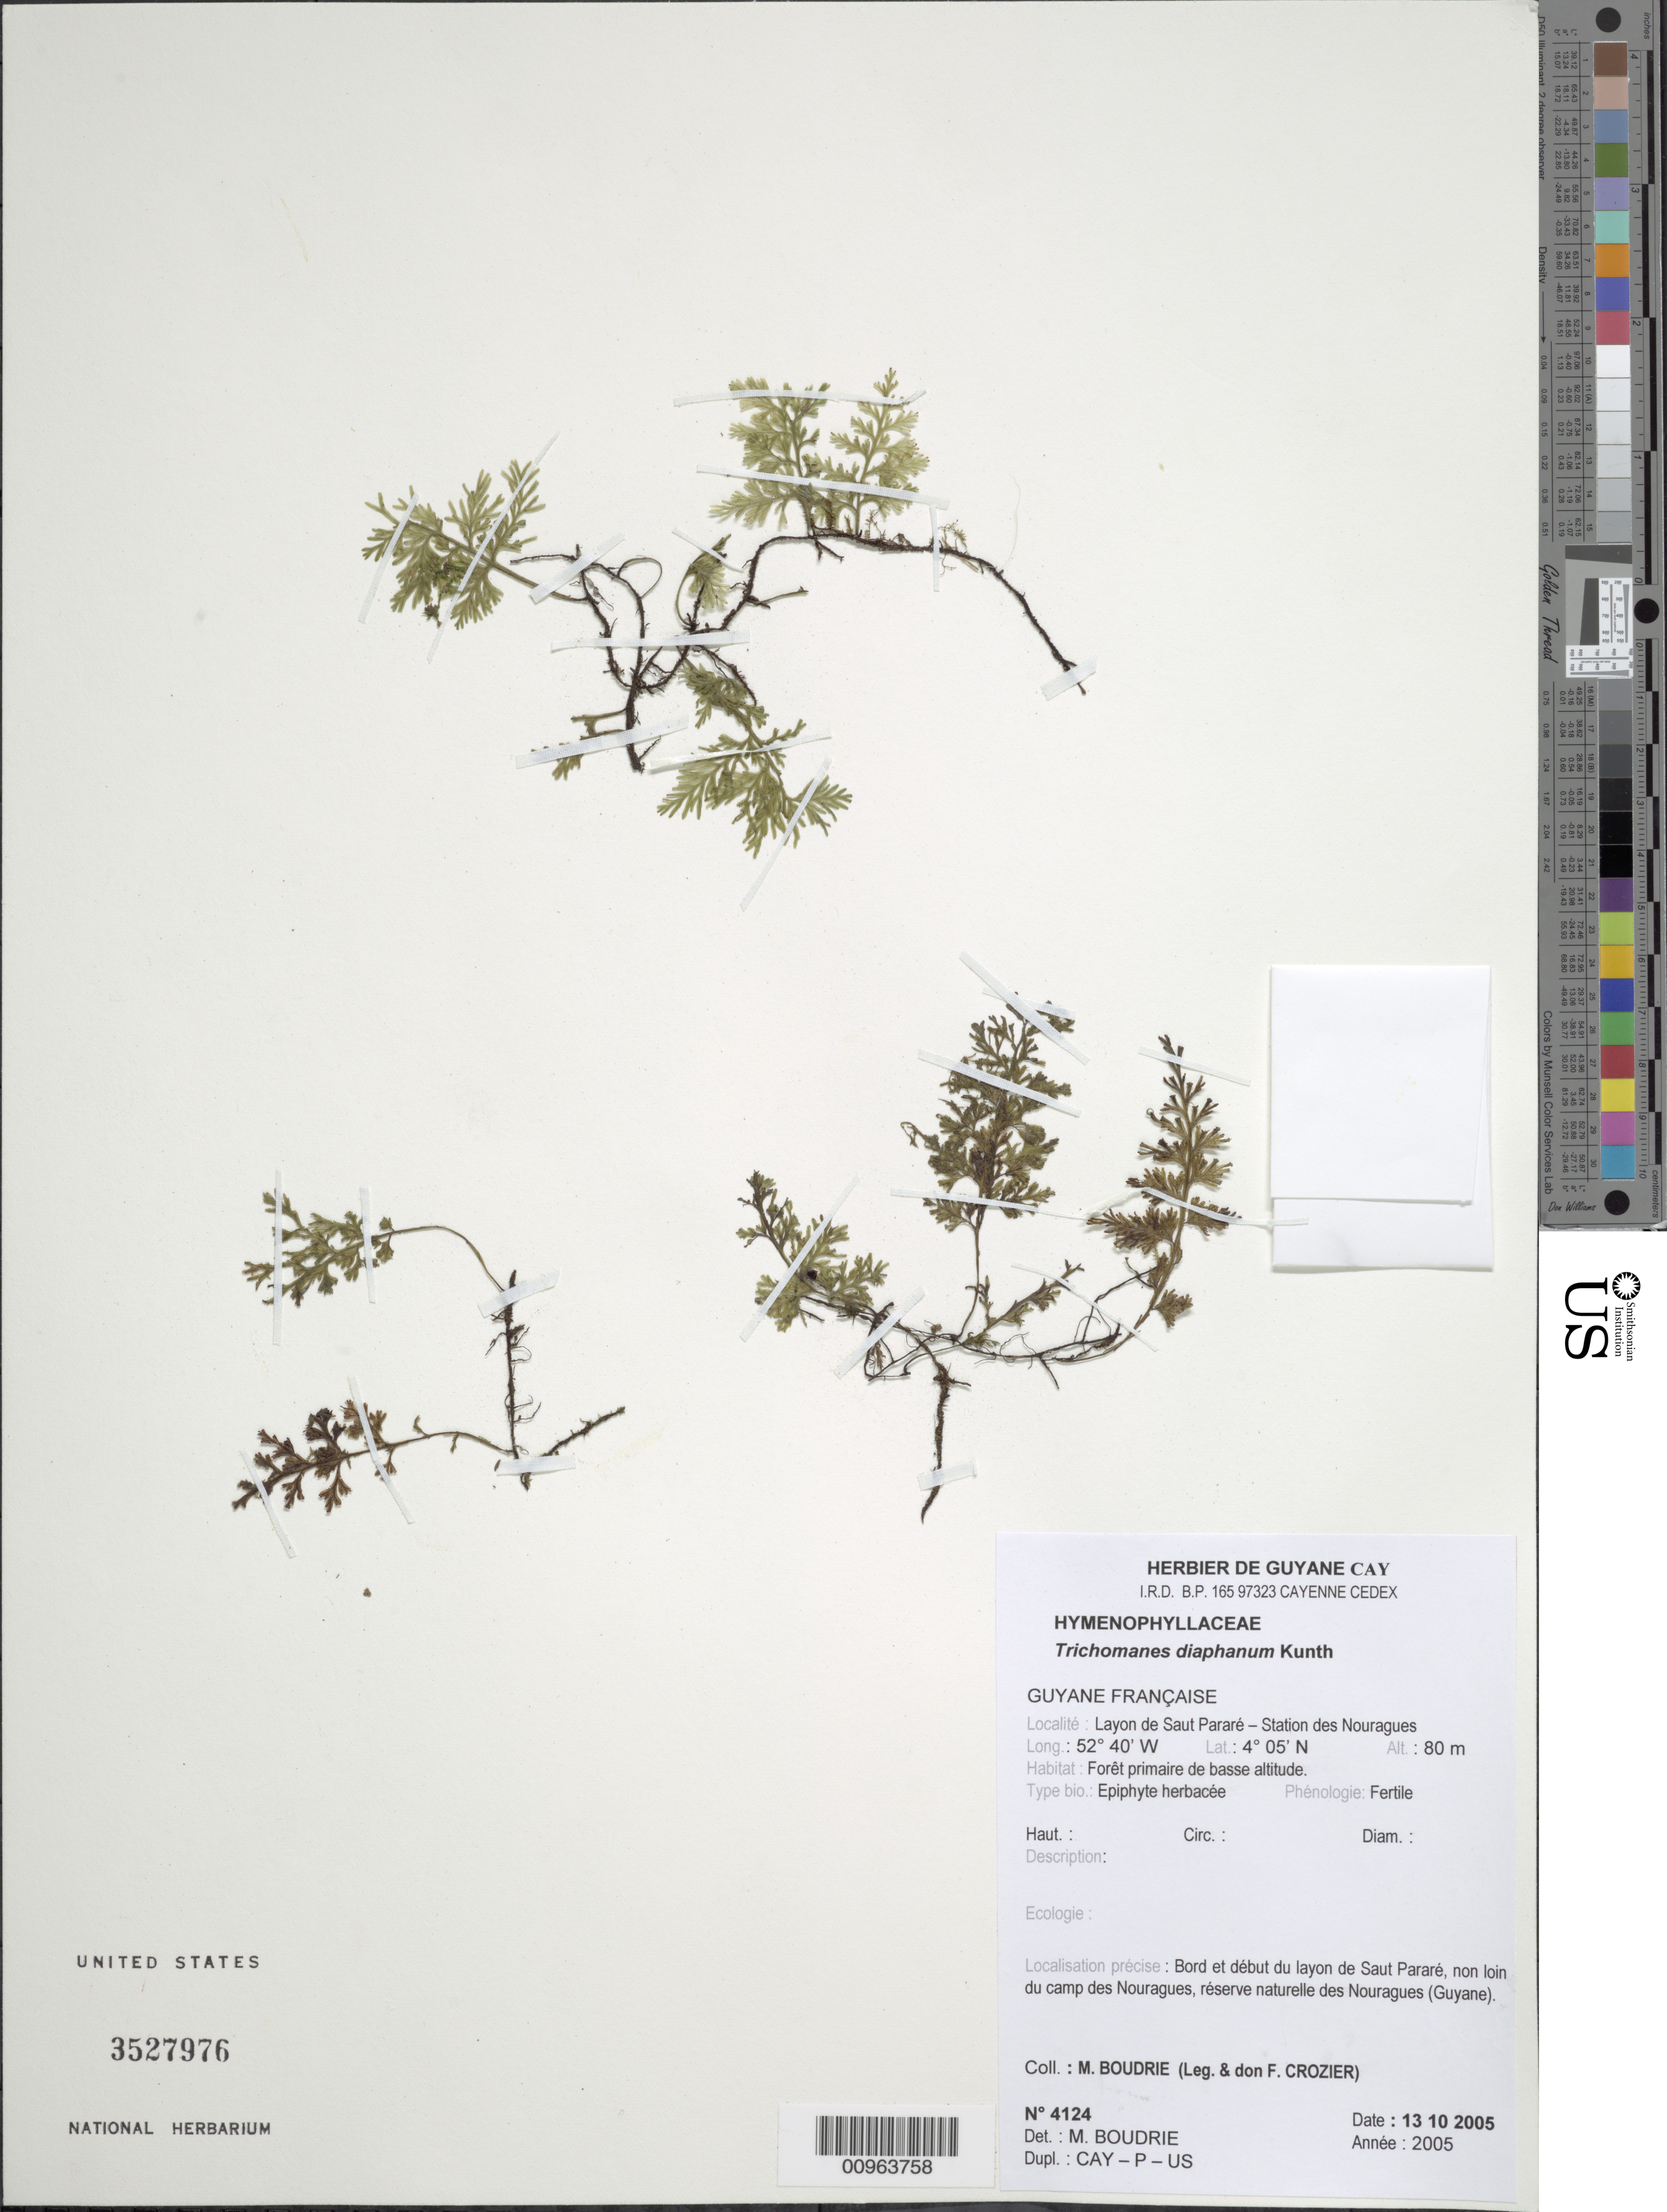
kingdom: Plantae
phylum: Tracheophyta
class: Polypodiopsida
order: Hymenophyllales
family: Hymenophyllaceae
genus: Polyphlebium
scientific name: Polyphlebium diaphanum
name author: (Kunth) Ebihara & Dubuisson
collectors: M. Boudrie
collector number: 4124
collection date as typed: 13-Oct-05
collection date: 2005-10-13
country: French Guiana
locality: Layon de Saut Pararé, Station de Nouragues. Bord et debut du layon de Saut Pararé, non loin du camp des Nouragues, reserve naturelle de Nouragues (Guyane)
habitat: Forêt primaire de basse altitude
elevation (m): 80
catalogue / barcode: US 3527976